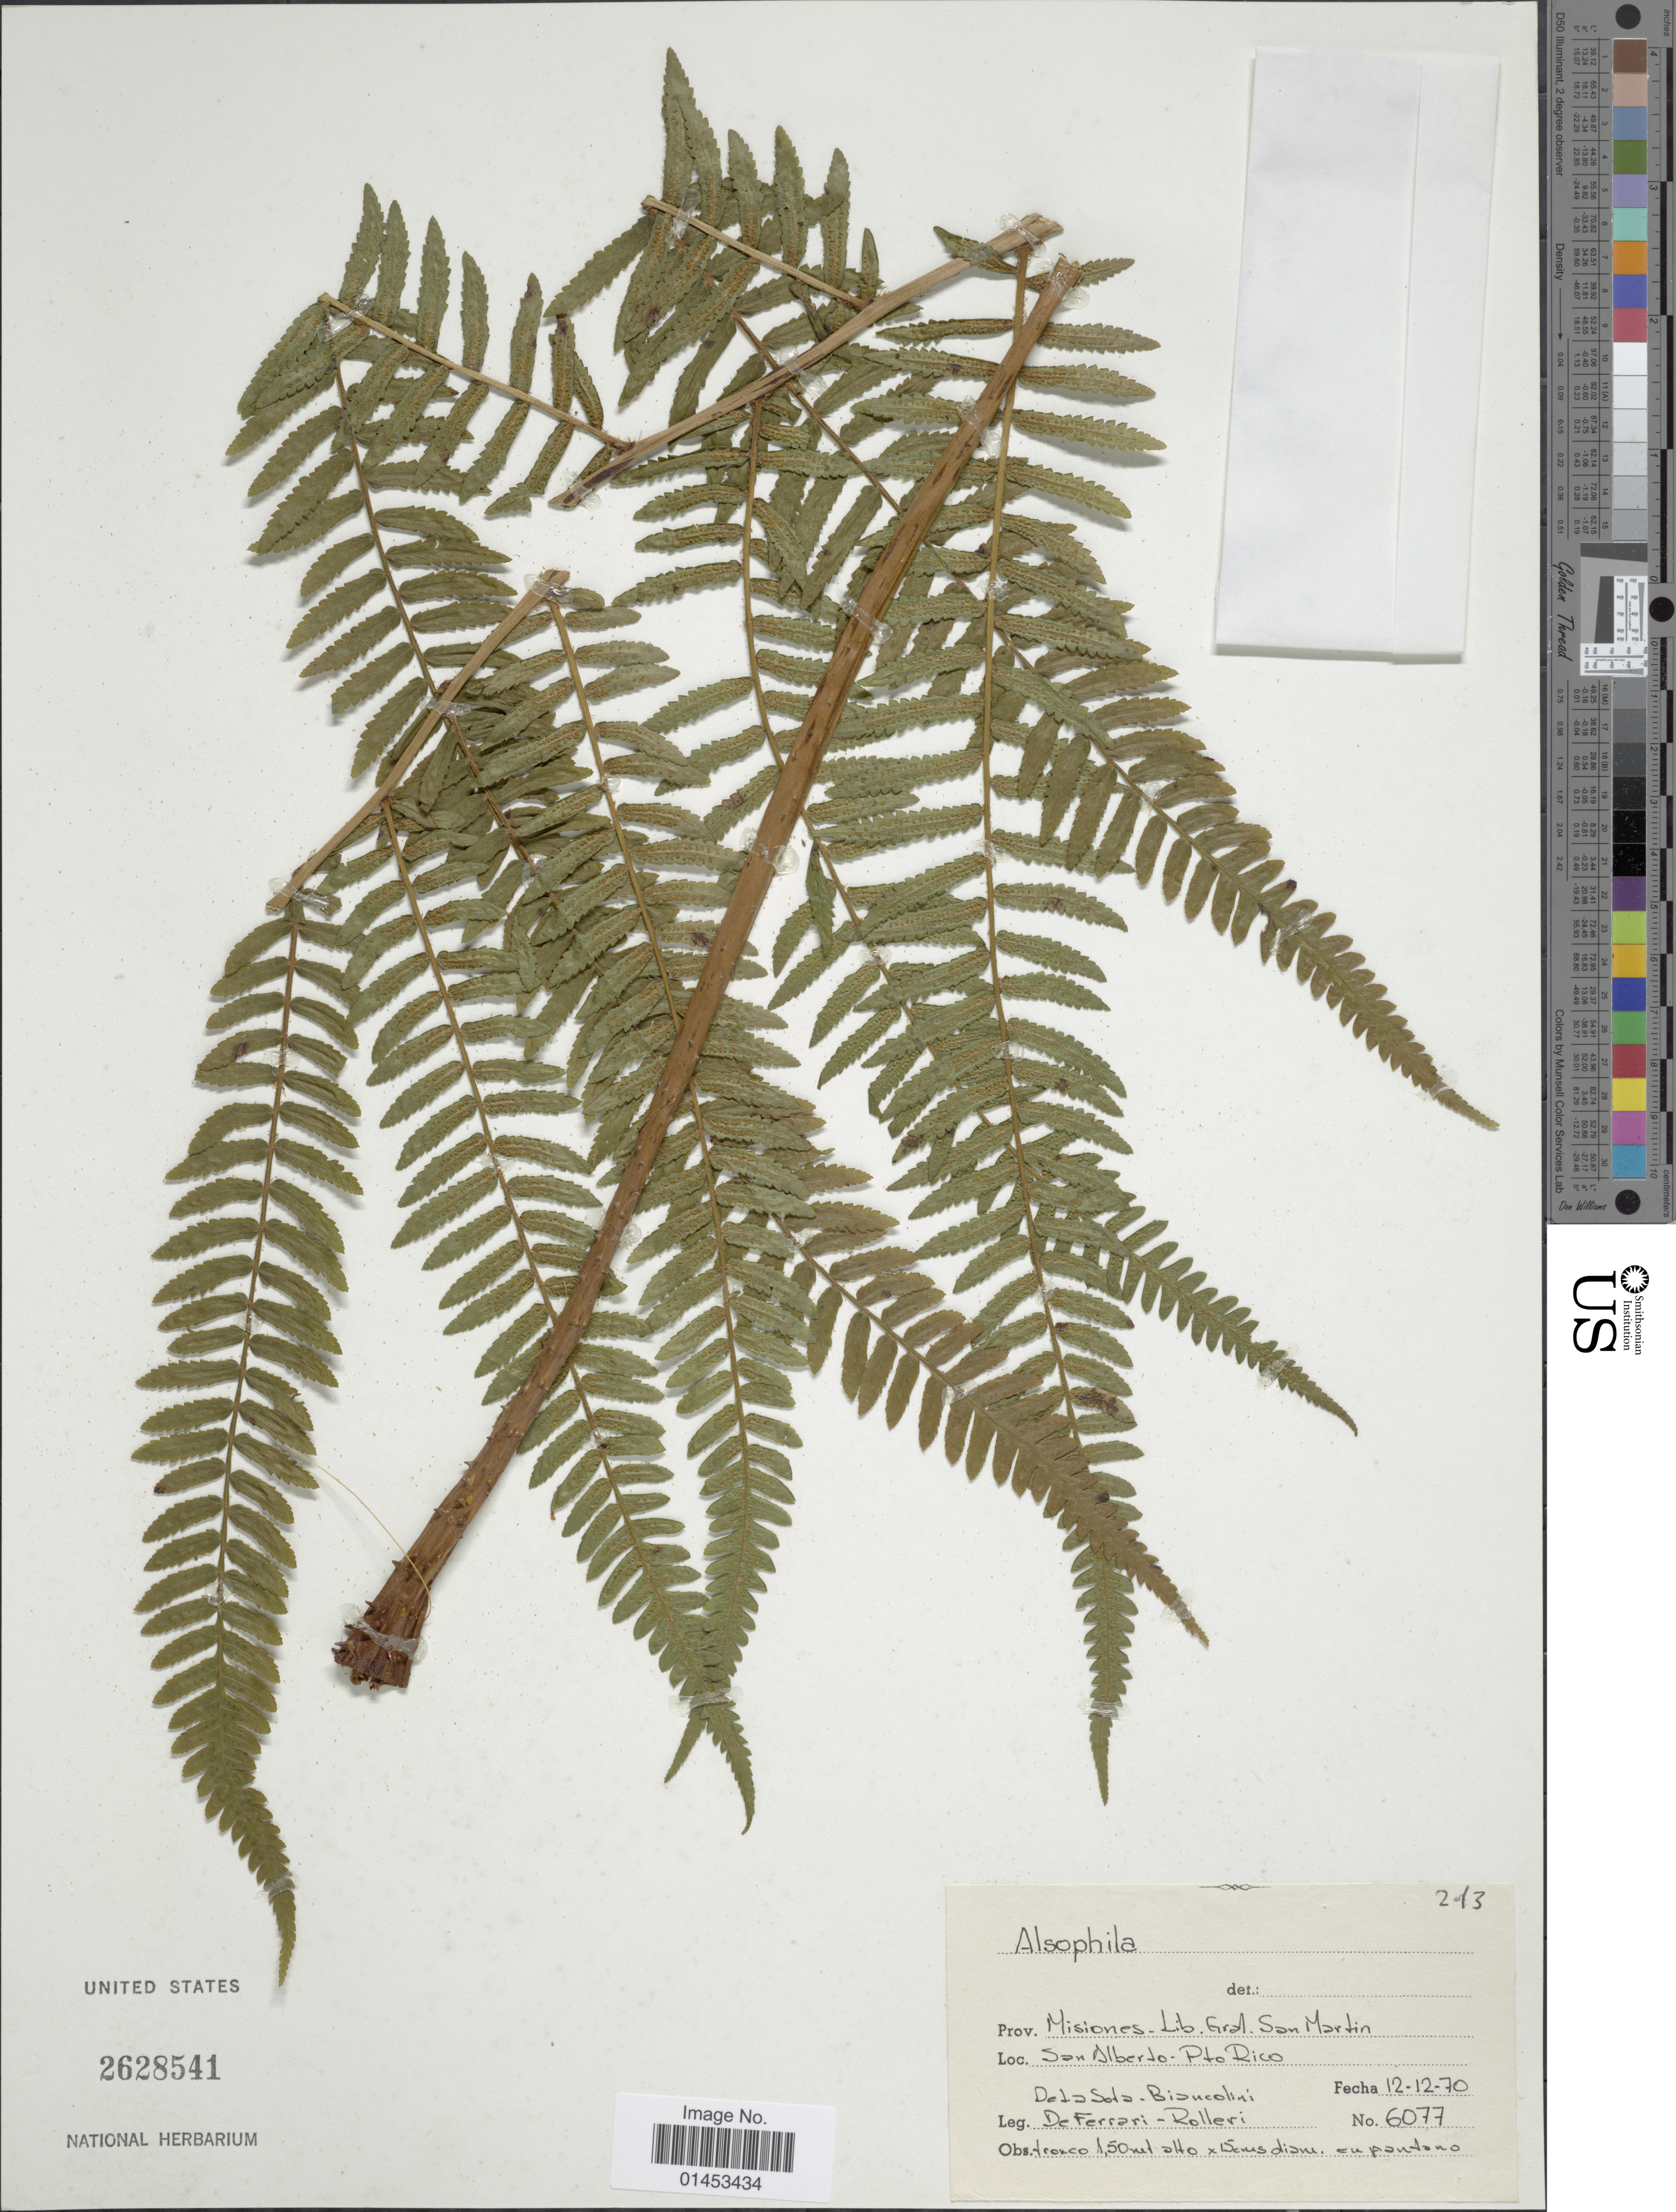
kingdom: Plantae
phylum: Tracheophyta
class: Polypodiopsida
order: Cyatheales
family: Cyatheaceae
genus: Cyathea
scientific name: Cyathea sp.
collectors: E. R. de la Sota, E. Biancolini, A. M. Deferrari & C. Rolleri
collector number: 6077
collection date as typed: Transcribed d/m/y: 12/12/70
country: Argentina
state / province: Misiones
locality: Prov. Misiones - Lib. Gral San Martin, San Alberto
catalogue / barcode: US 2628541